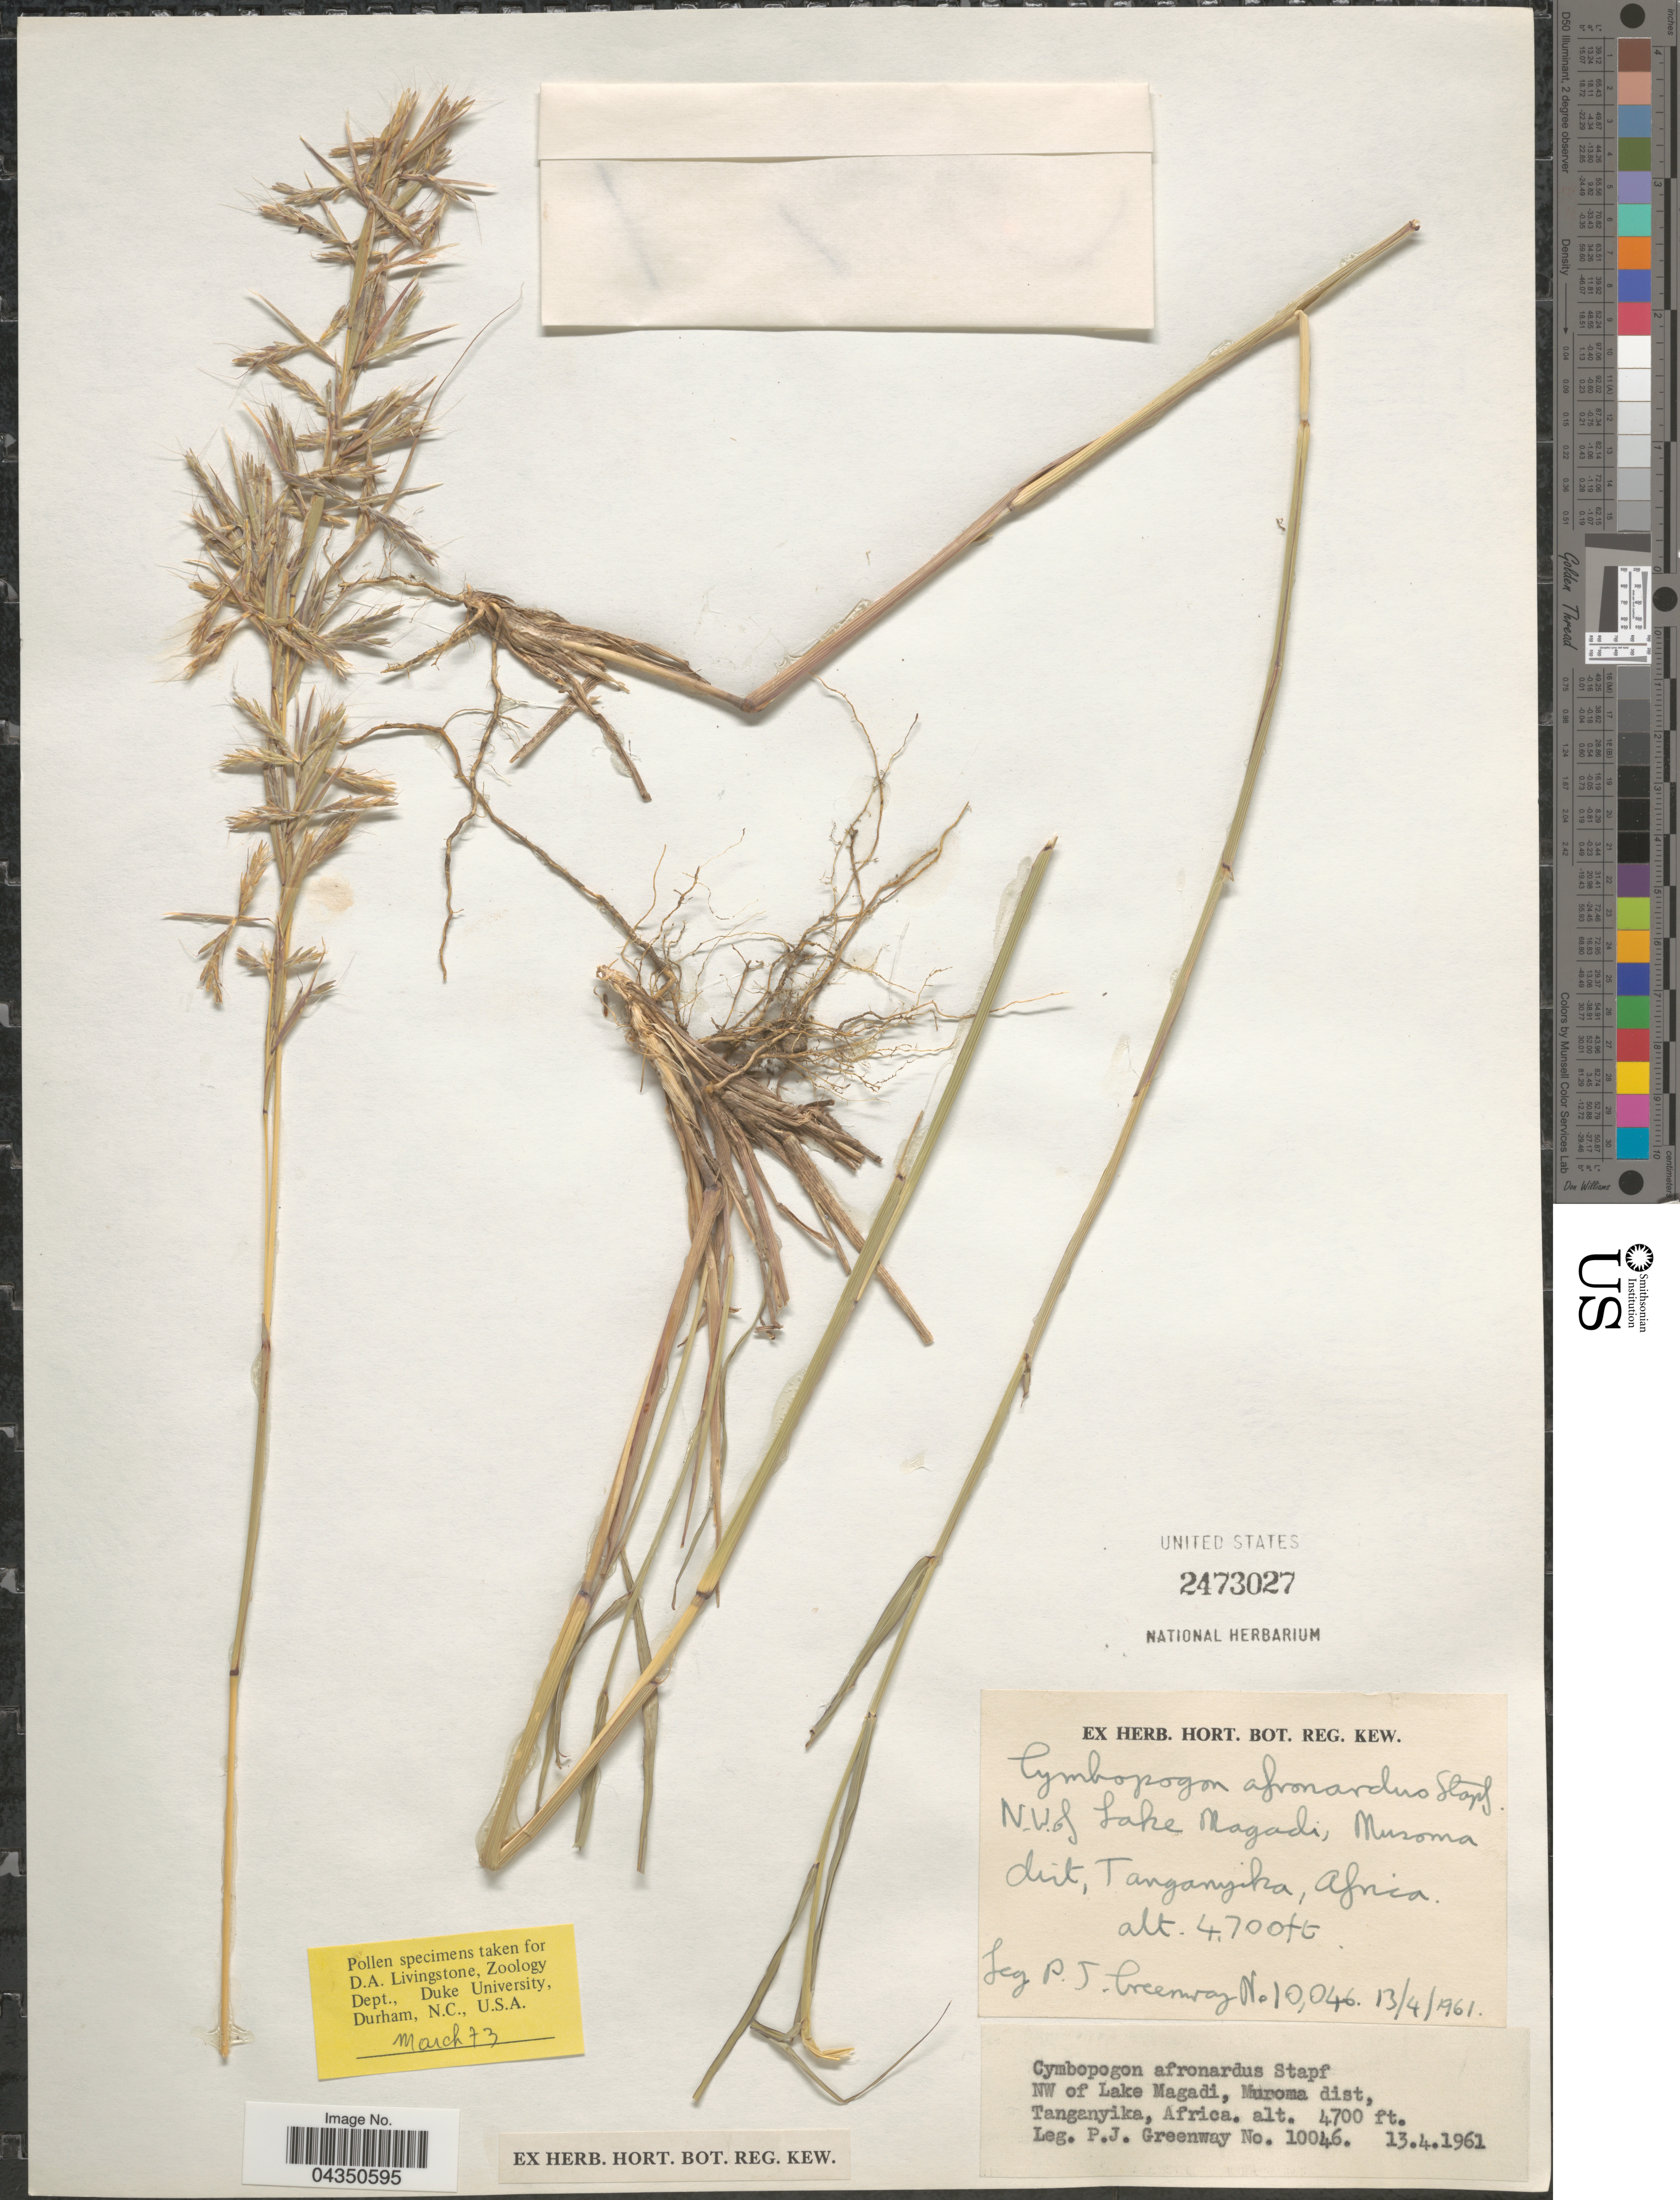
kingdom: Plantae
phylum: Tracheophyta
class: Liliopsida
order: Poales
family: Poaceae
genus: Cymbopogon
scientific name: Cymbopogon nardus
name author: (L.) Rendle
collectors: P. J. Greenway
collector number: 10046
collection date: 1961-04-13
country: Tanzania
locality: NW of Lake Magadi, Muroma dist, Tanganyika.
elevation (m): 1433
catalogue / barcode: US 2473027